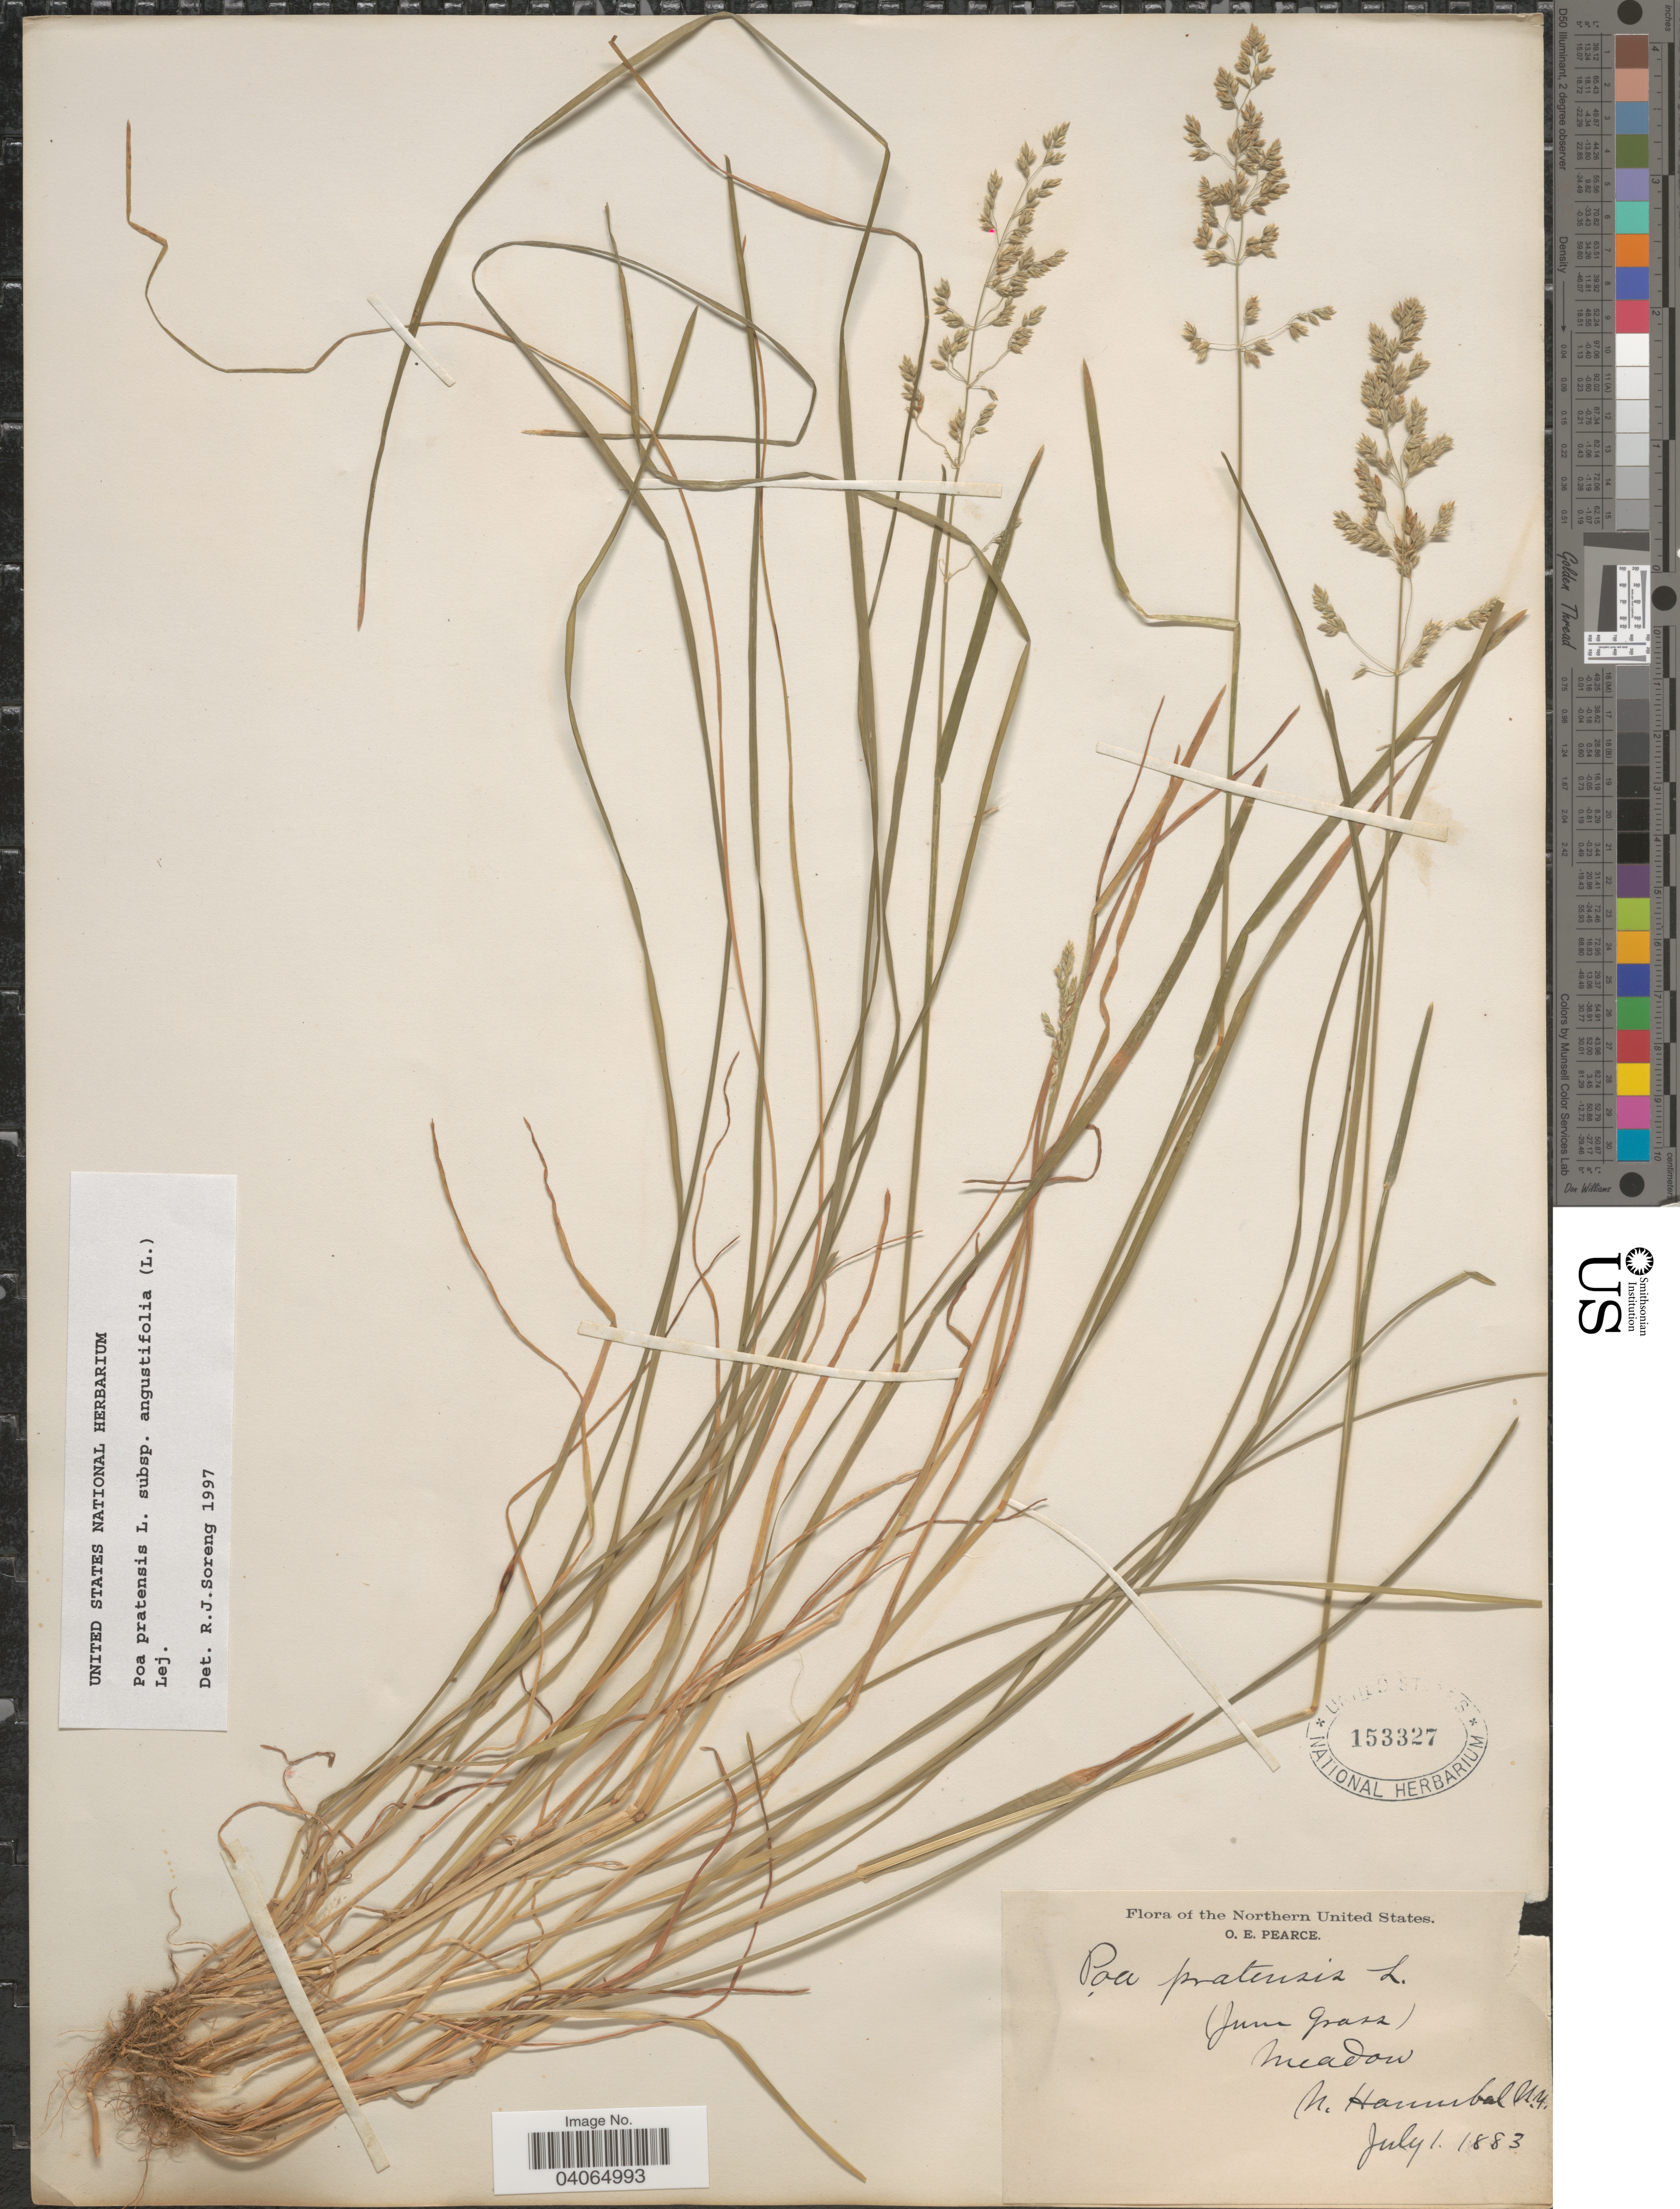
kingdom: Plantae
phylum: Tracheophyta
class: Liliopsida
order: Poales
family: Poaceae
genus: Poa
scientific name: Poa pratensis subsp. angustifolia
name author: (L.) Lej.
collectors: O. E. Pearce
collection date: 1883-07-01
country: United States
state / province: New York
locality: Northern United States. Meadow. N. Hannibal.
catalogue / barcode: US 153327